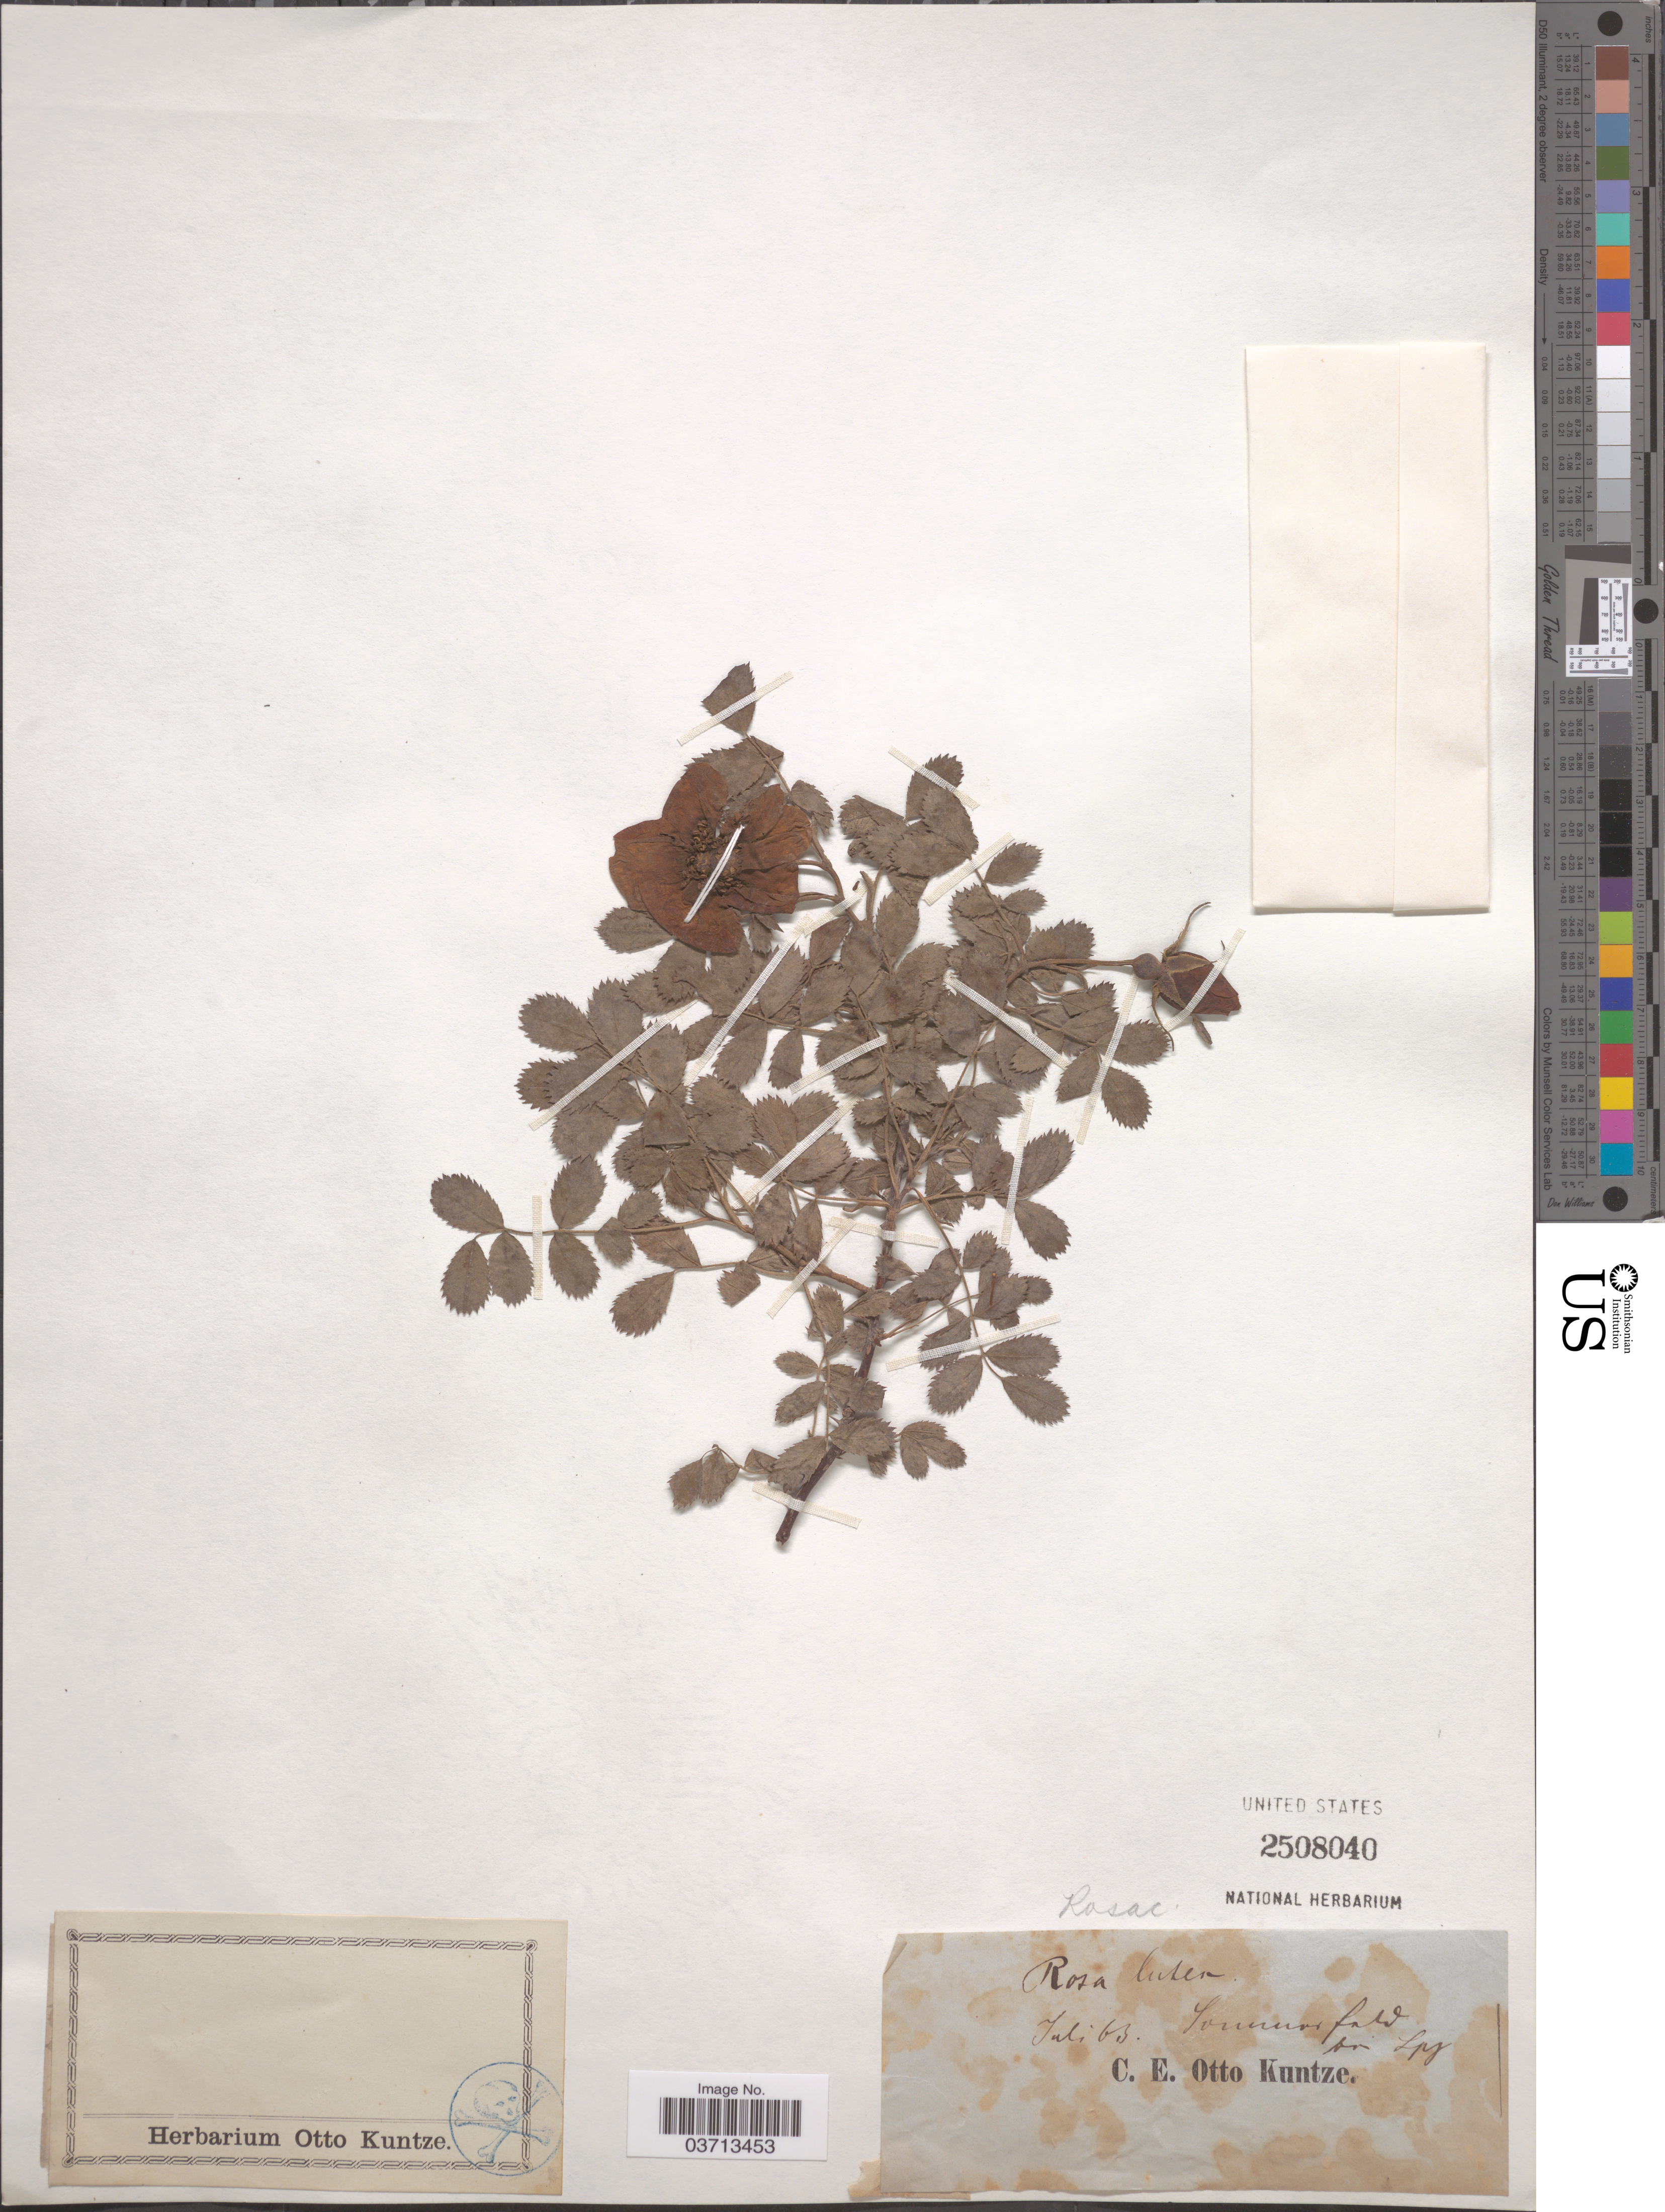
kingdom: Plantae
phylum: Tracheophyta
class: Magnoliopsida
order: Rosales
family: Rosaceae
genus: Rosa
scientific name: Rosa lutea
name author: Mill.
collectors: C.E.O. Kuntze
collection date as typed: Transcribed d/m/y: /7/63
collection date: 1863-07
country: Germany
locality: Sonnum fald bei Lpg. [interpreted]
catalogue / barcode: US 2508040